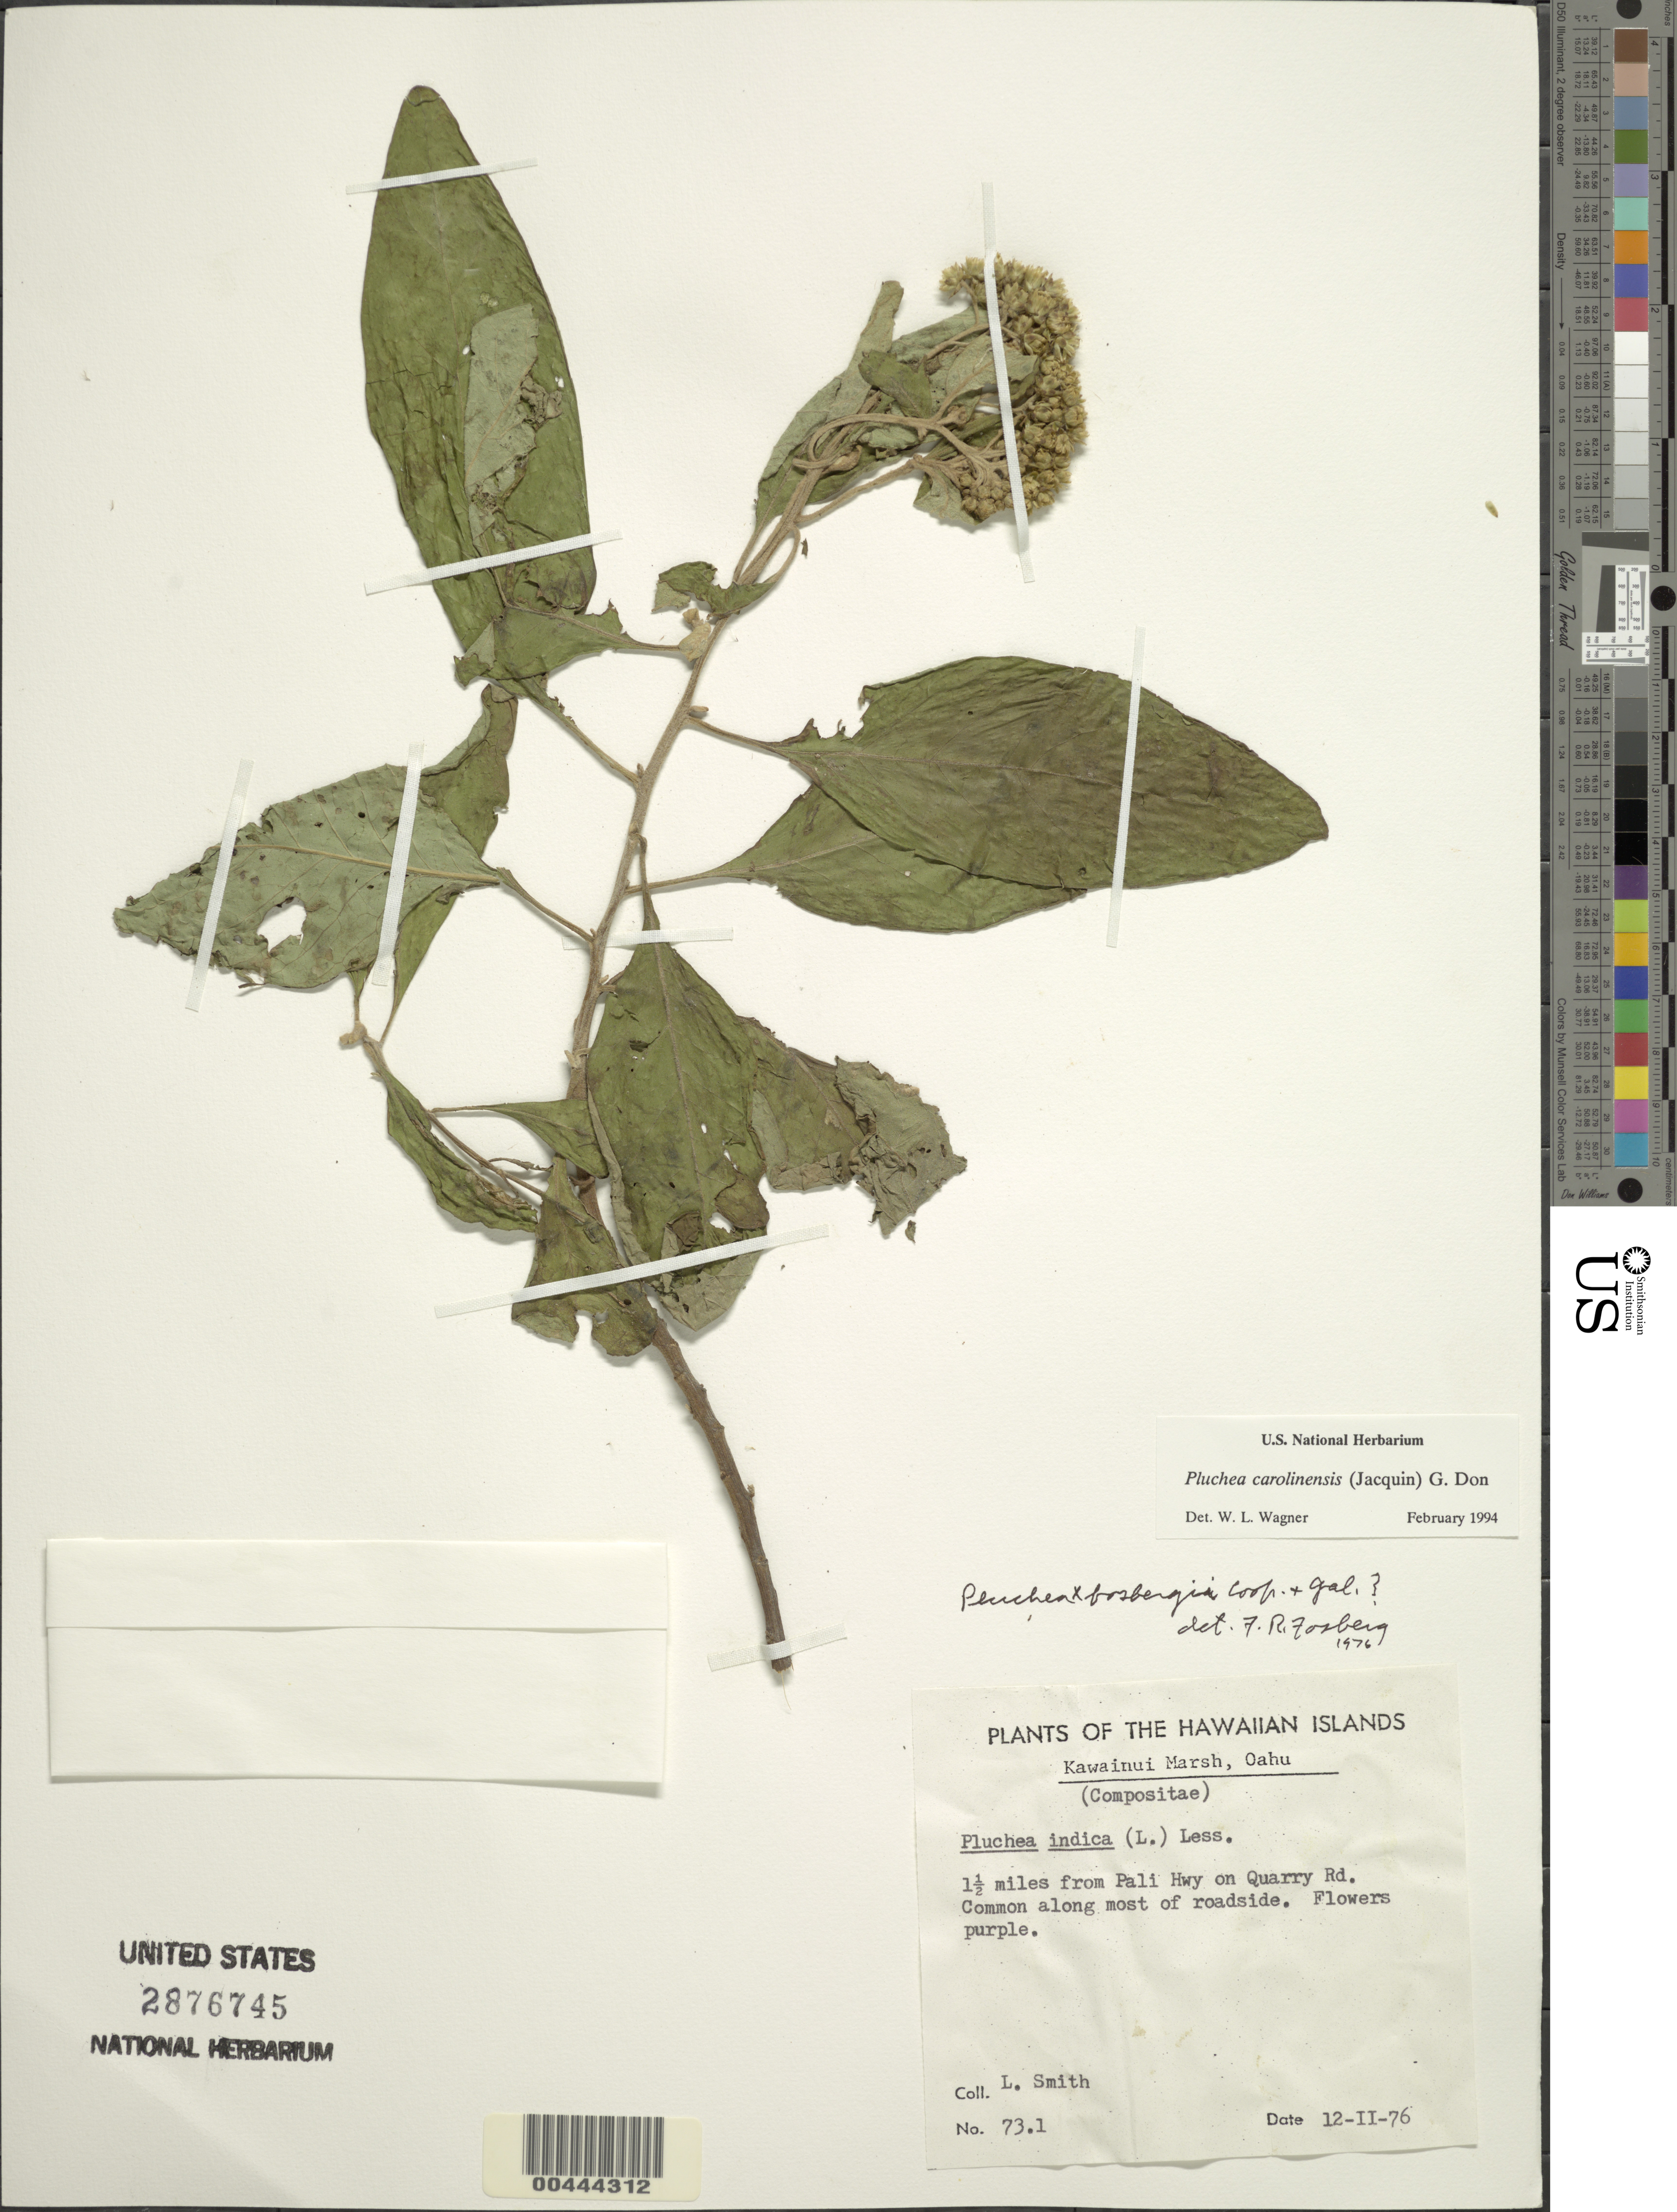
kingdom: Plantae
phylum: Tracheophyta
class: Magnoliopsida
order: Asterales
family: Asteraceae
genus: Pluchea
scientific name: Pluchea carolinensis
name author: (Jacq.) D. Don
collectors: L. Smith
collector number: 73.1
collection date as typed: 12 Feb 1976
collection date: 1976-02-12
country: United States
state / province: Hawaii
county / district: Honolulu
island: Oahu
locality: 1.5 mi from Pali Highway on Quarry Road, Kawainui Marsh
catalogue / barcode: US 2876745